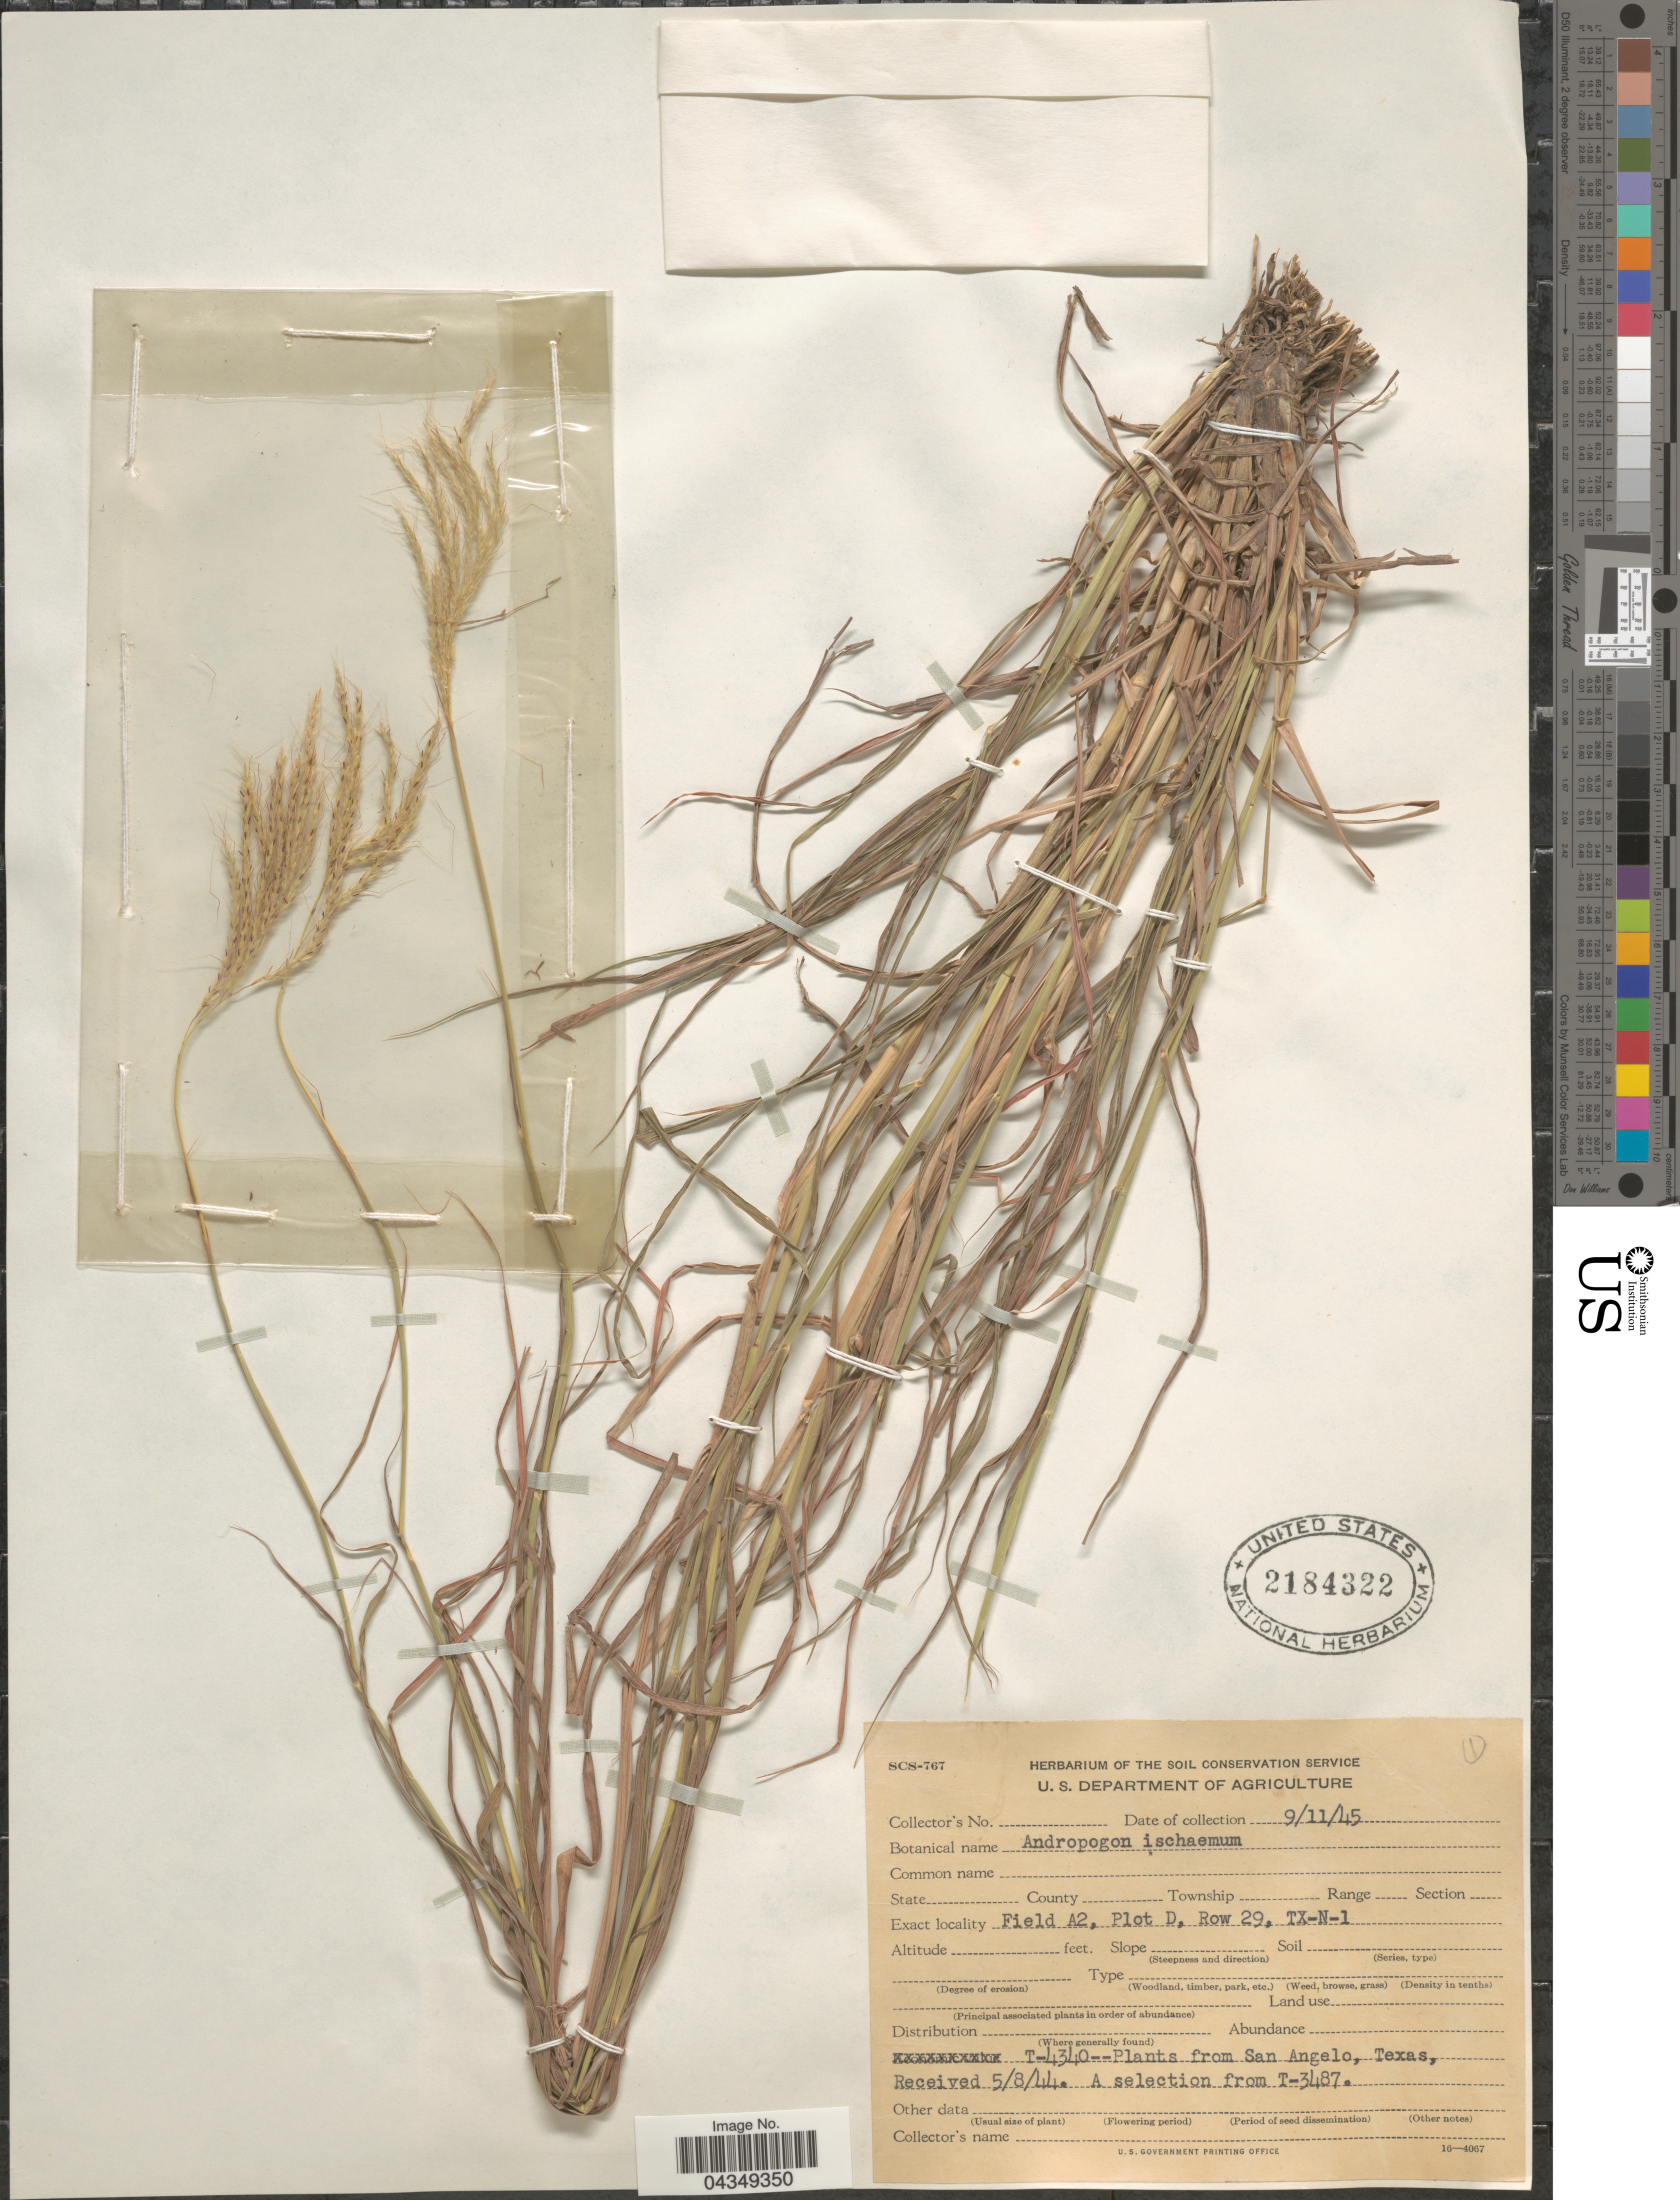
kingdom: Plantae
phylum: Tracheophyta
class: Liliopsida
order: Poales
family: Poaceae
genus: Bothriochloa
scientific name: Bothriochloa ischaemum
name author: (L.) Keng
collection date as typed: Transcribed d/m/y: 11/9/45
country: United States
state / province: Texas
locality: Field A2, Plot D, Row 29, TX-N-1. T-4340-- Plants from San Angelo.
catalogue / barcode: US 2184322